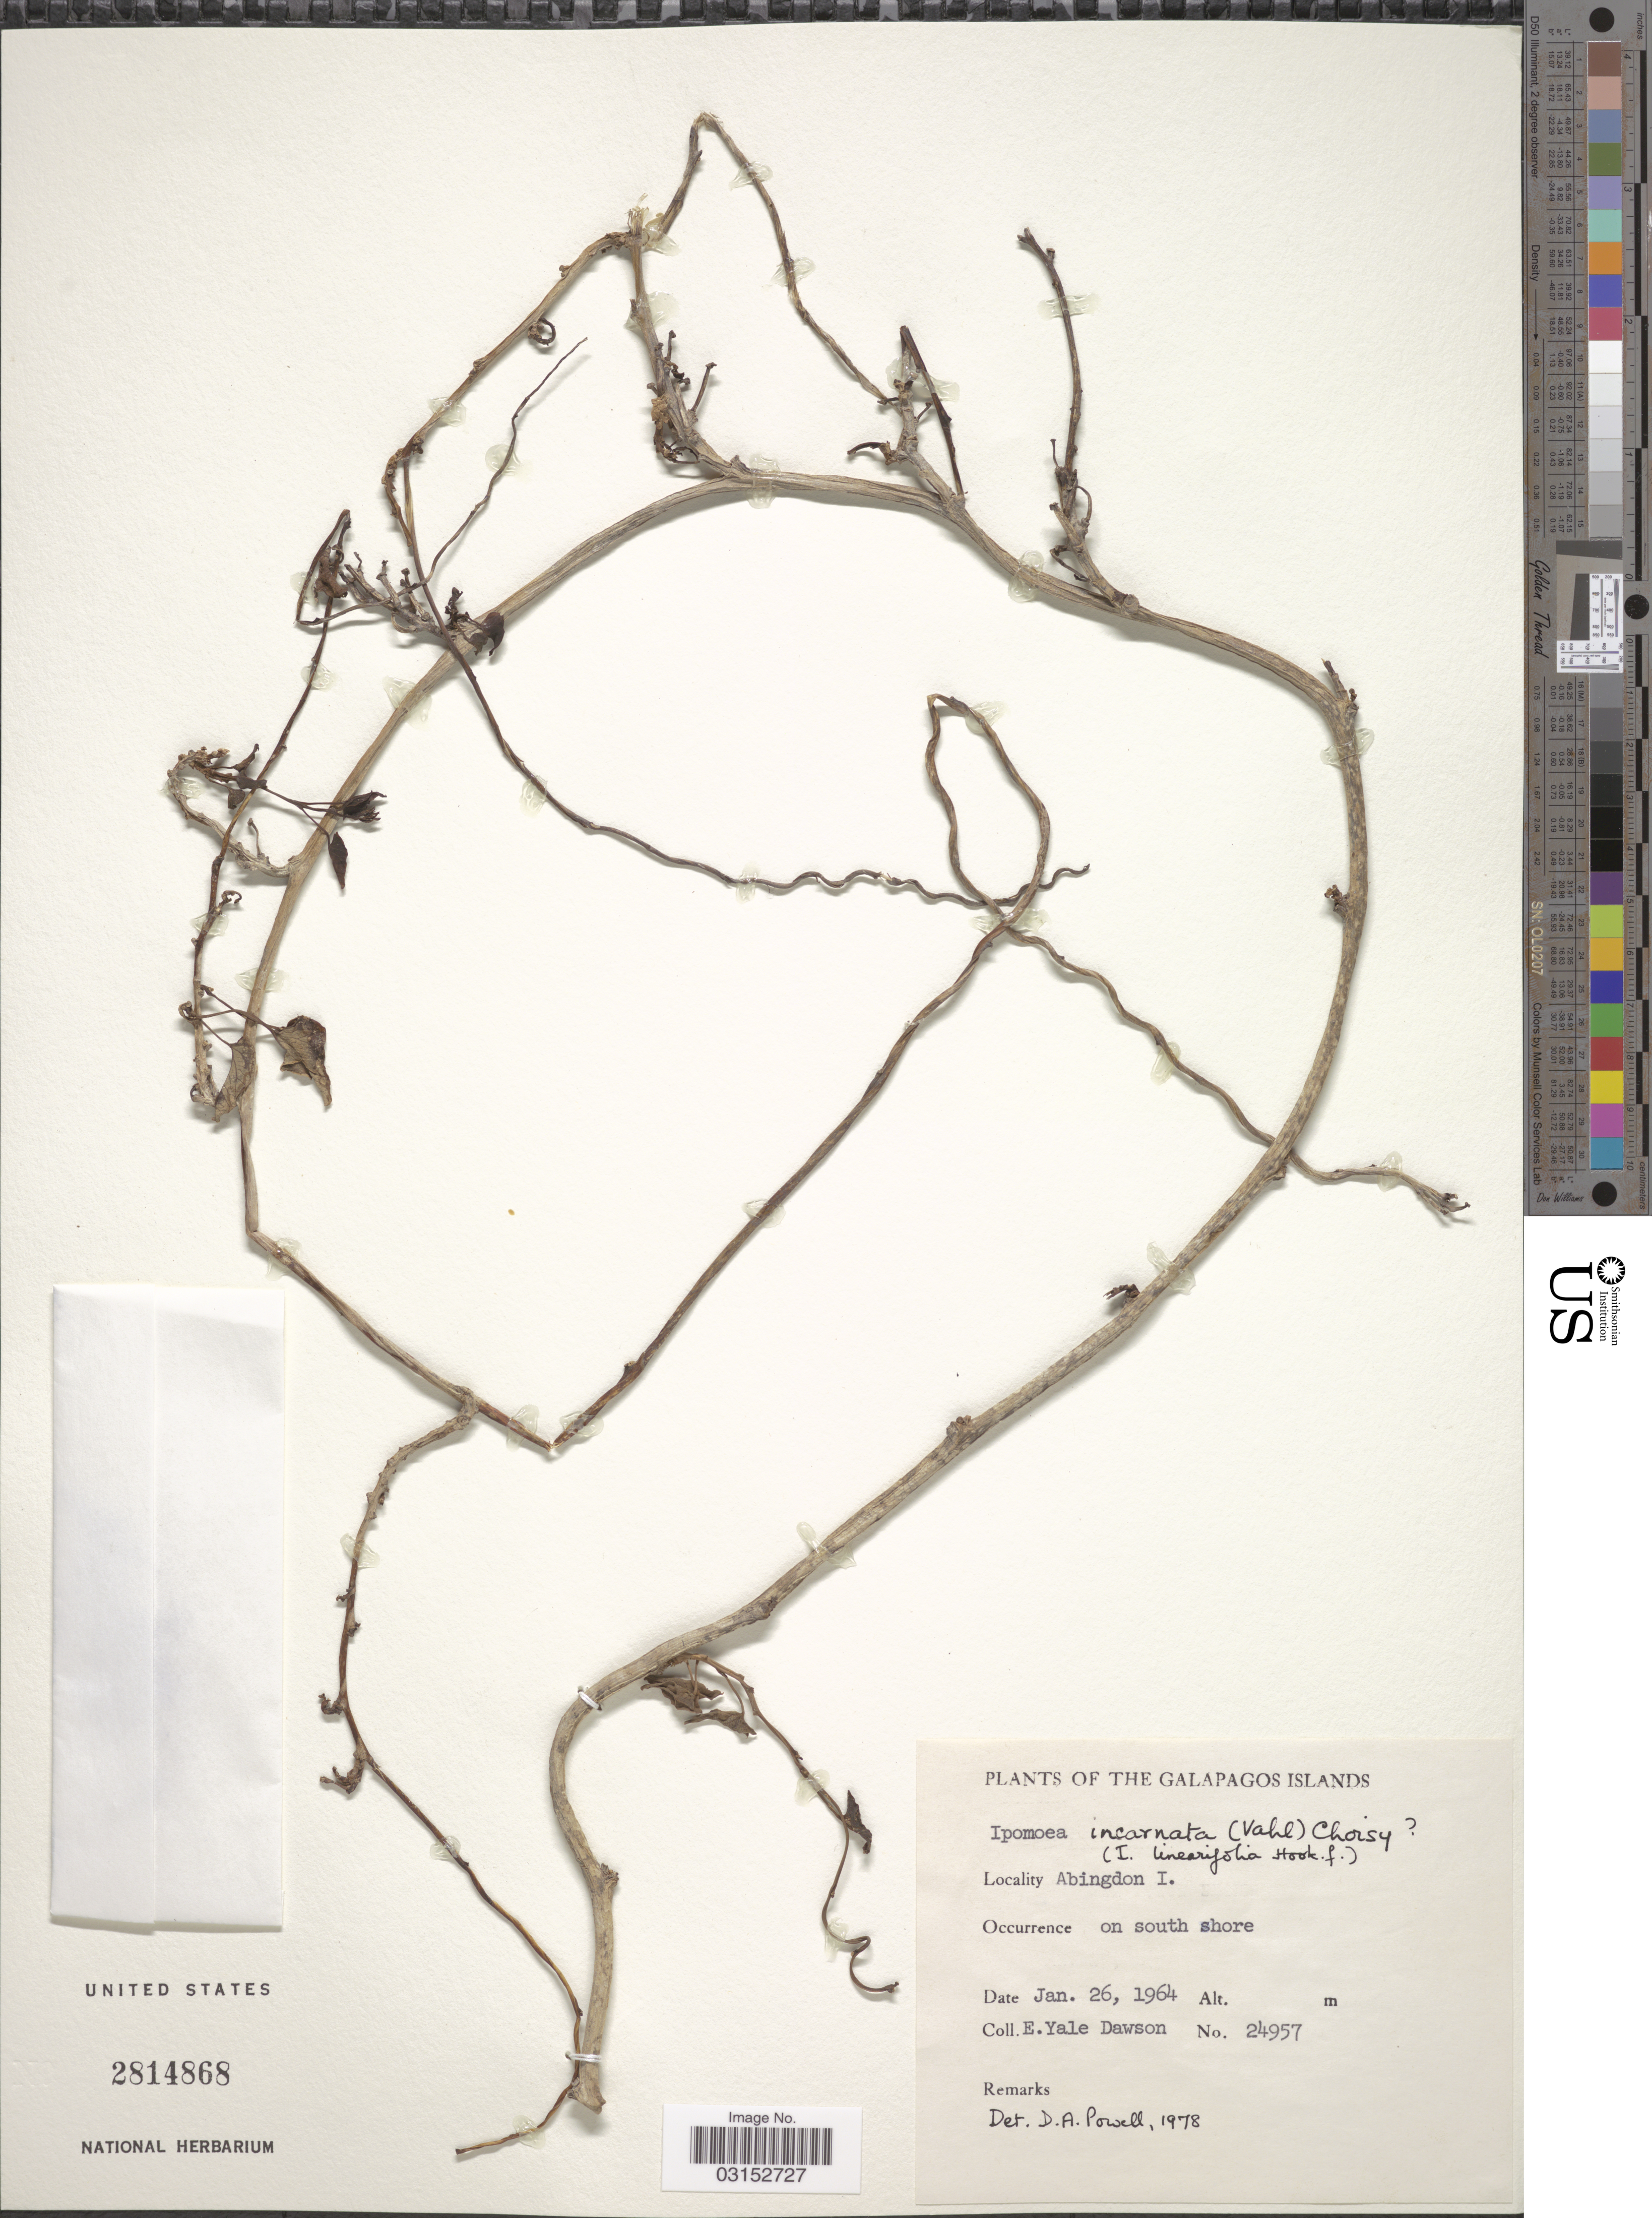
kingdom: Plantae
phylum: Tracheophyta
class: Magnoliopsida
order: Solanales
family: Convolvulaceae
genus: Ipomoea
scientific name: Ipomoea incarnata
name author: (Vahl) Choisy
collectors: N. Yensen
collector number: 24957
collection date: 1964-01-26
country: Ecuador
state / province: Colón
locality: The Galapagos Islands. Abingdon I. Occurrence on south shore.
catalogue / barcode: US 2814868